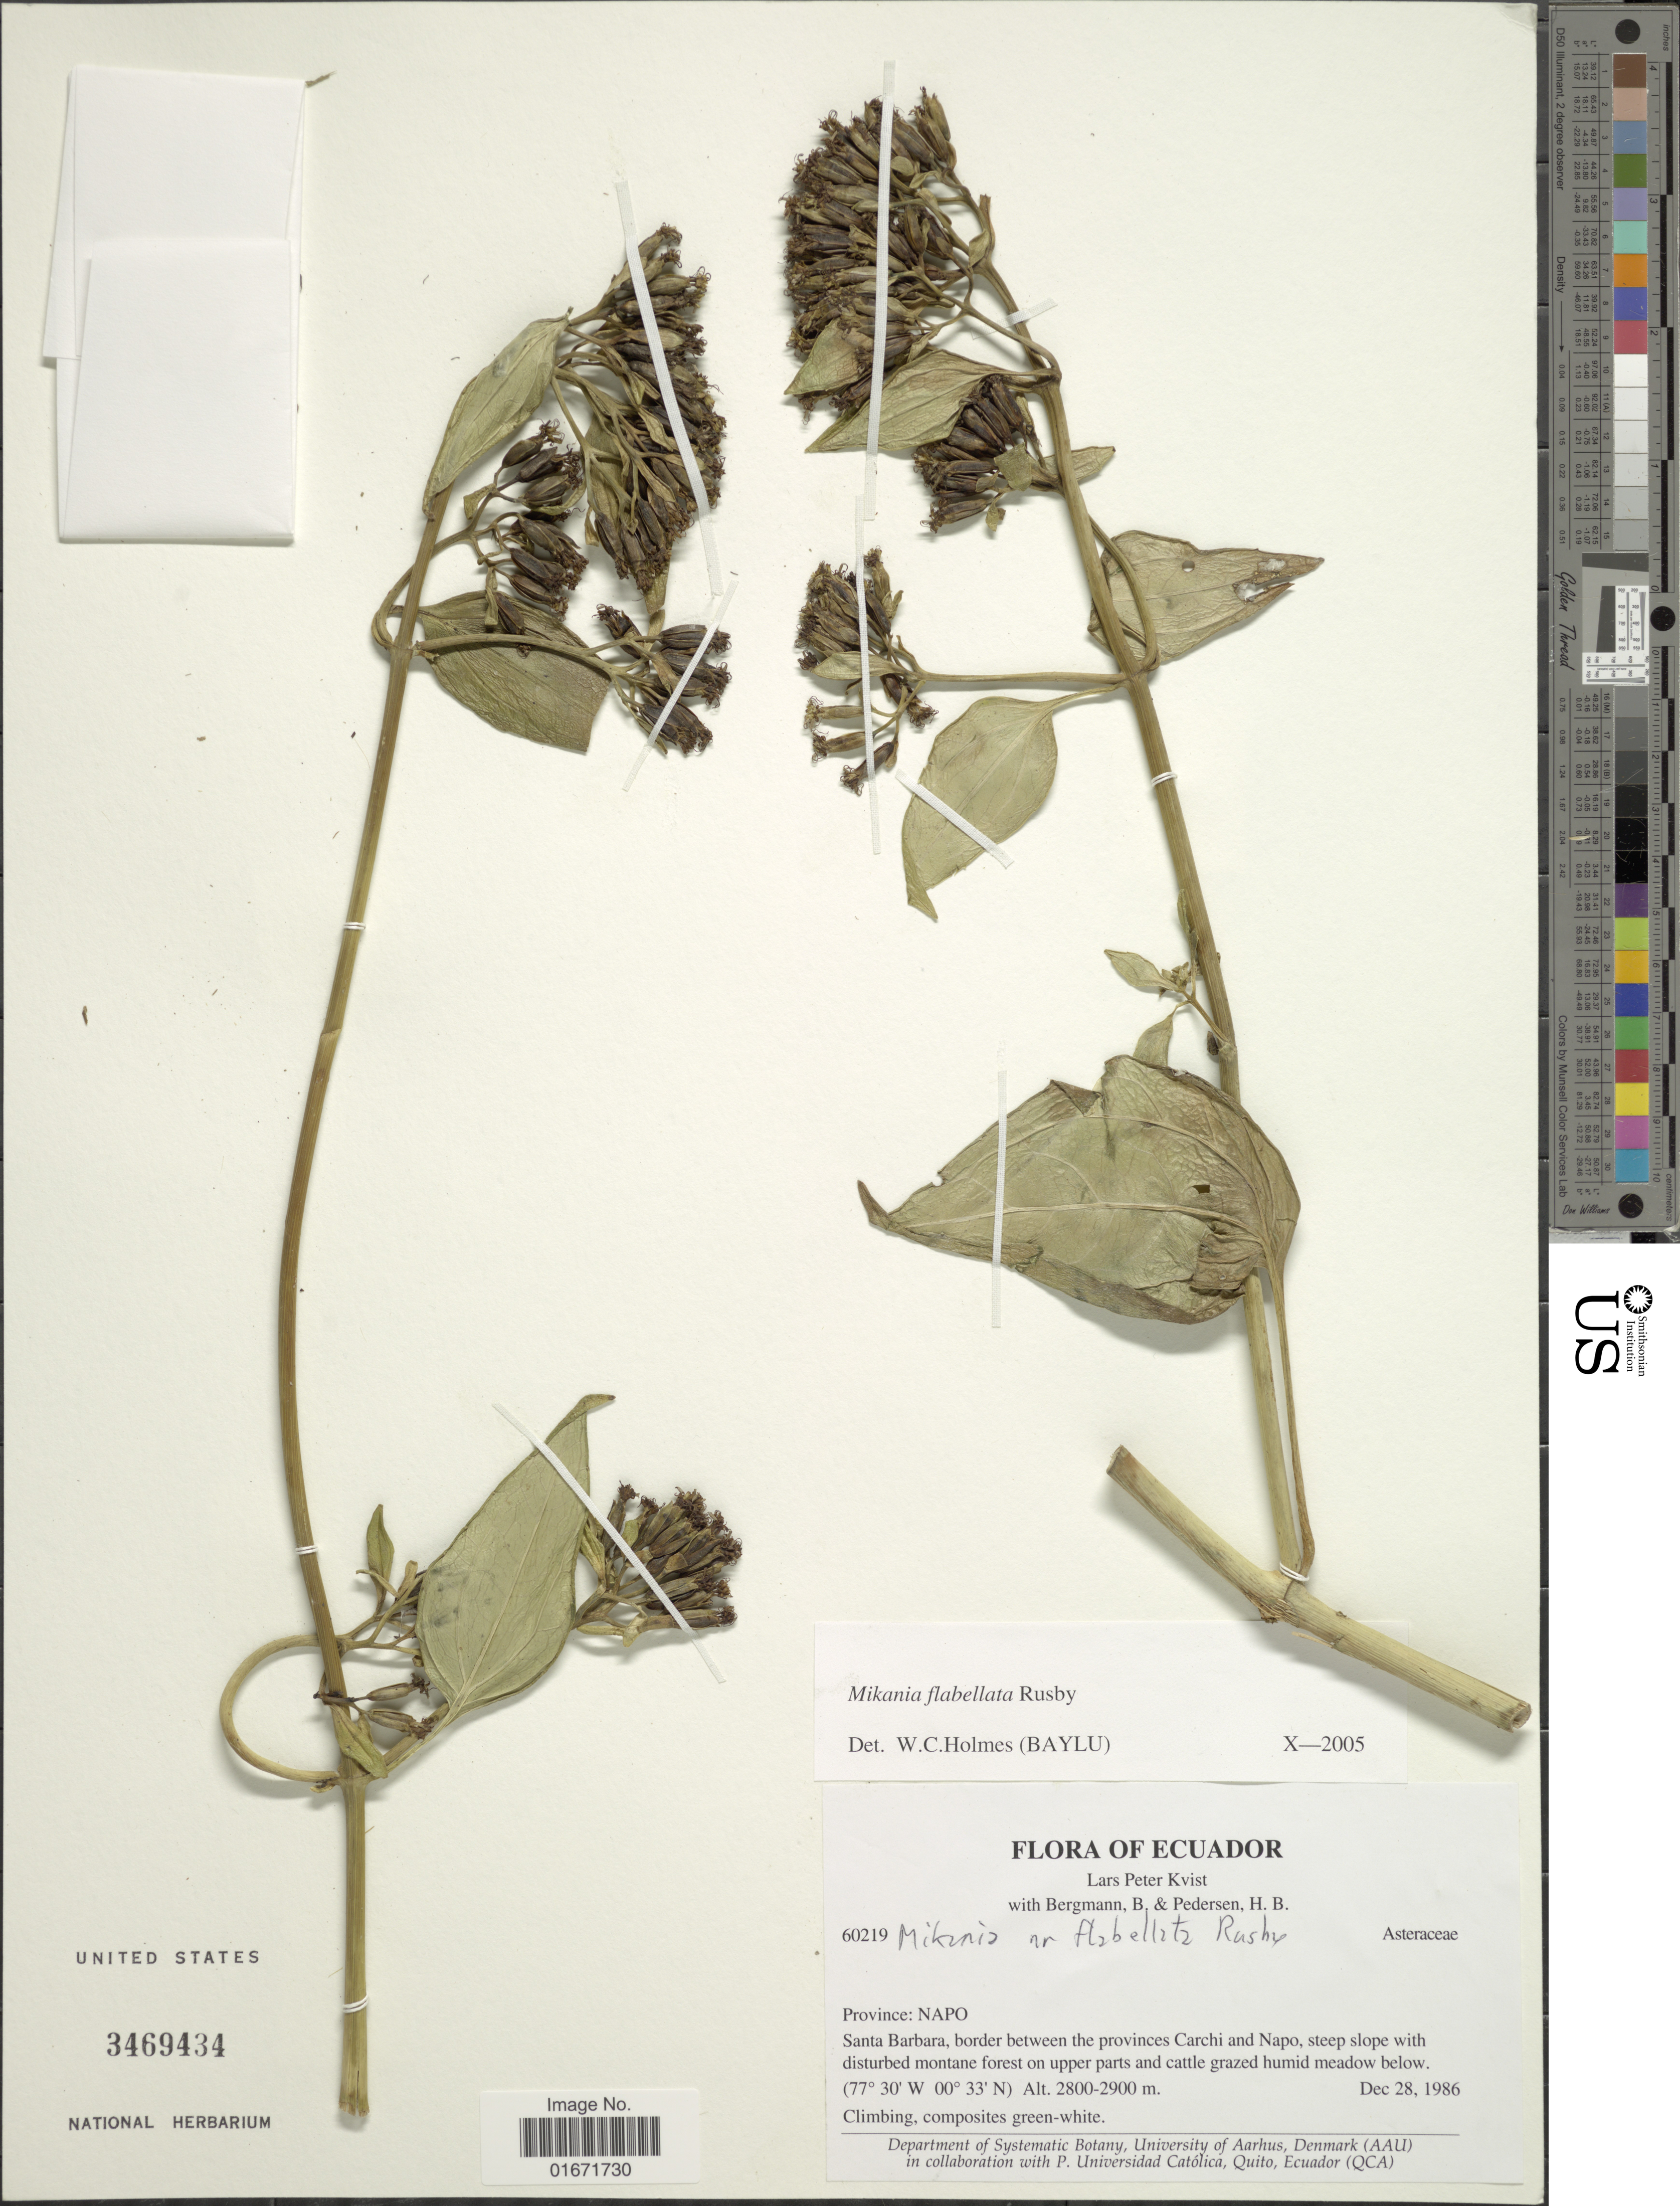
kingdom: Plantae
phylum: Tracheophyta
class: Magnoliopsida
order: Asterales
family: Asteraceae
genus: Mikania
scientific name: Mikania flabellata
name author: Rusby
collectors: L. P. Kvist, B. Bergmann & H. B. Pedersen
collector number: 60219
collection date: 1986-12-28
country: Ecuador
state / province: Napo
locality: Province: Napo. Santa Barbara, border between the provinces Carchi and Napo, steep slope with disturbed montane forest on upper parts and cattle grazed humid meadow below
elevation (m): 2800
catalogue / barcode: US 3469434